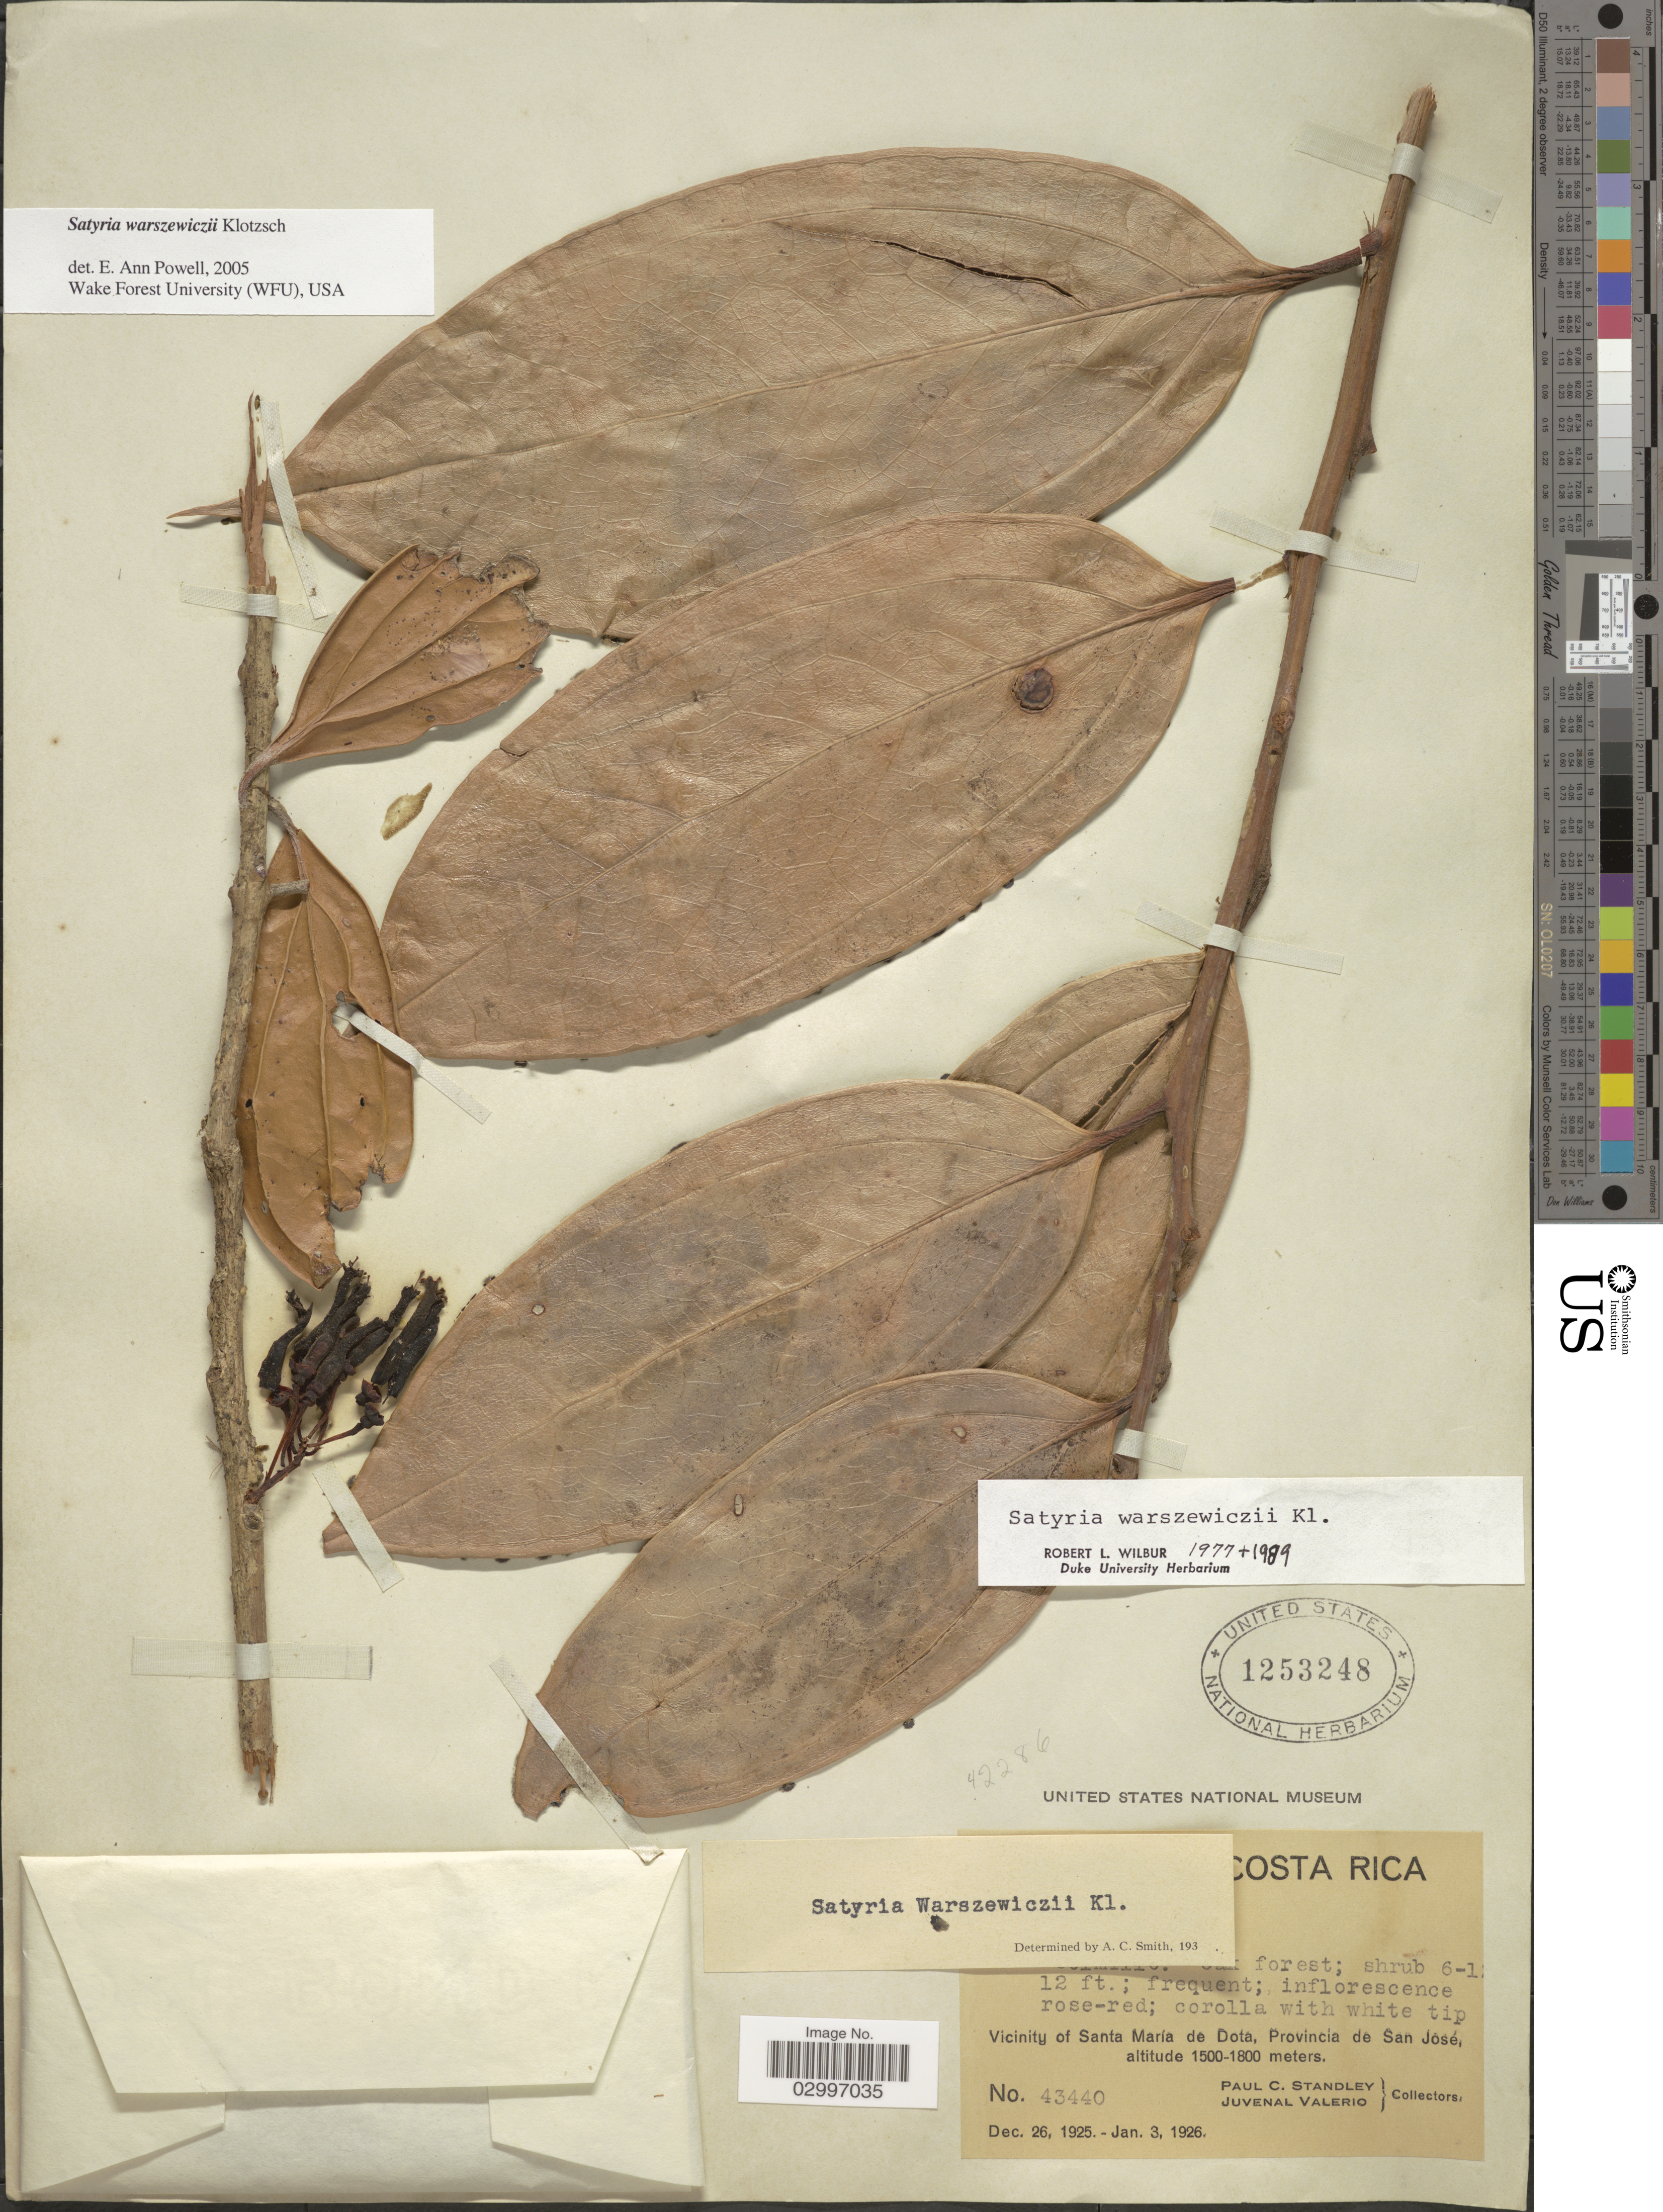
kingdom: Plantae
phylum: Tracheophyta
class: Magnoliopsida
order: Ericales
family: Ericaceae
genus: Satyria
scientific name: Satyria warszewiczii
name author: Klotzsch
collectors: P. C. Standley & J. Valerio R.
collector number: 43440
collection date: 1925-12-26/1926-01-03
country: Costa Rica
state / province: San José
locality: Vicinity of Santa María de Dota, Provincia de San José.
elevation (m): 1500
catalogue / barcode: US 1253248